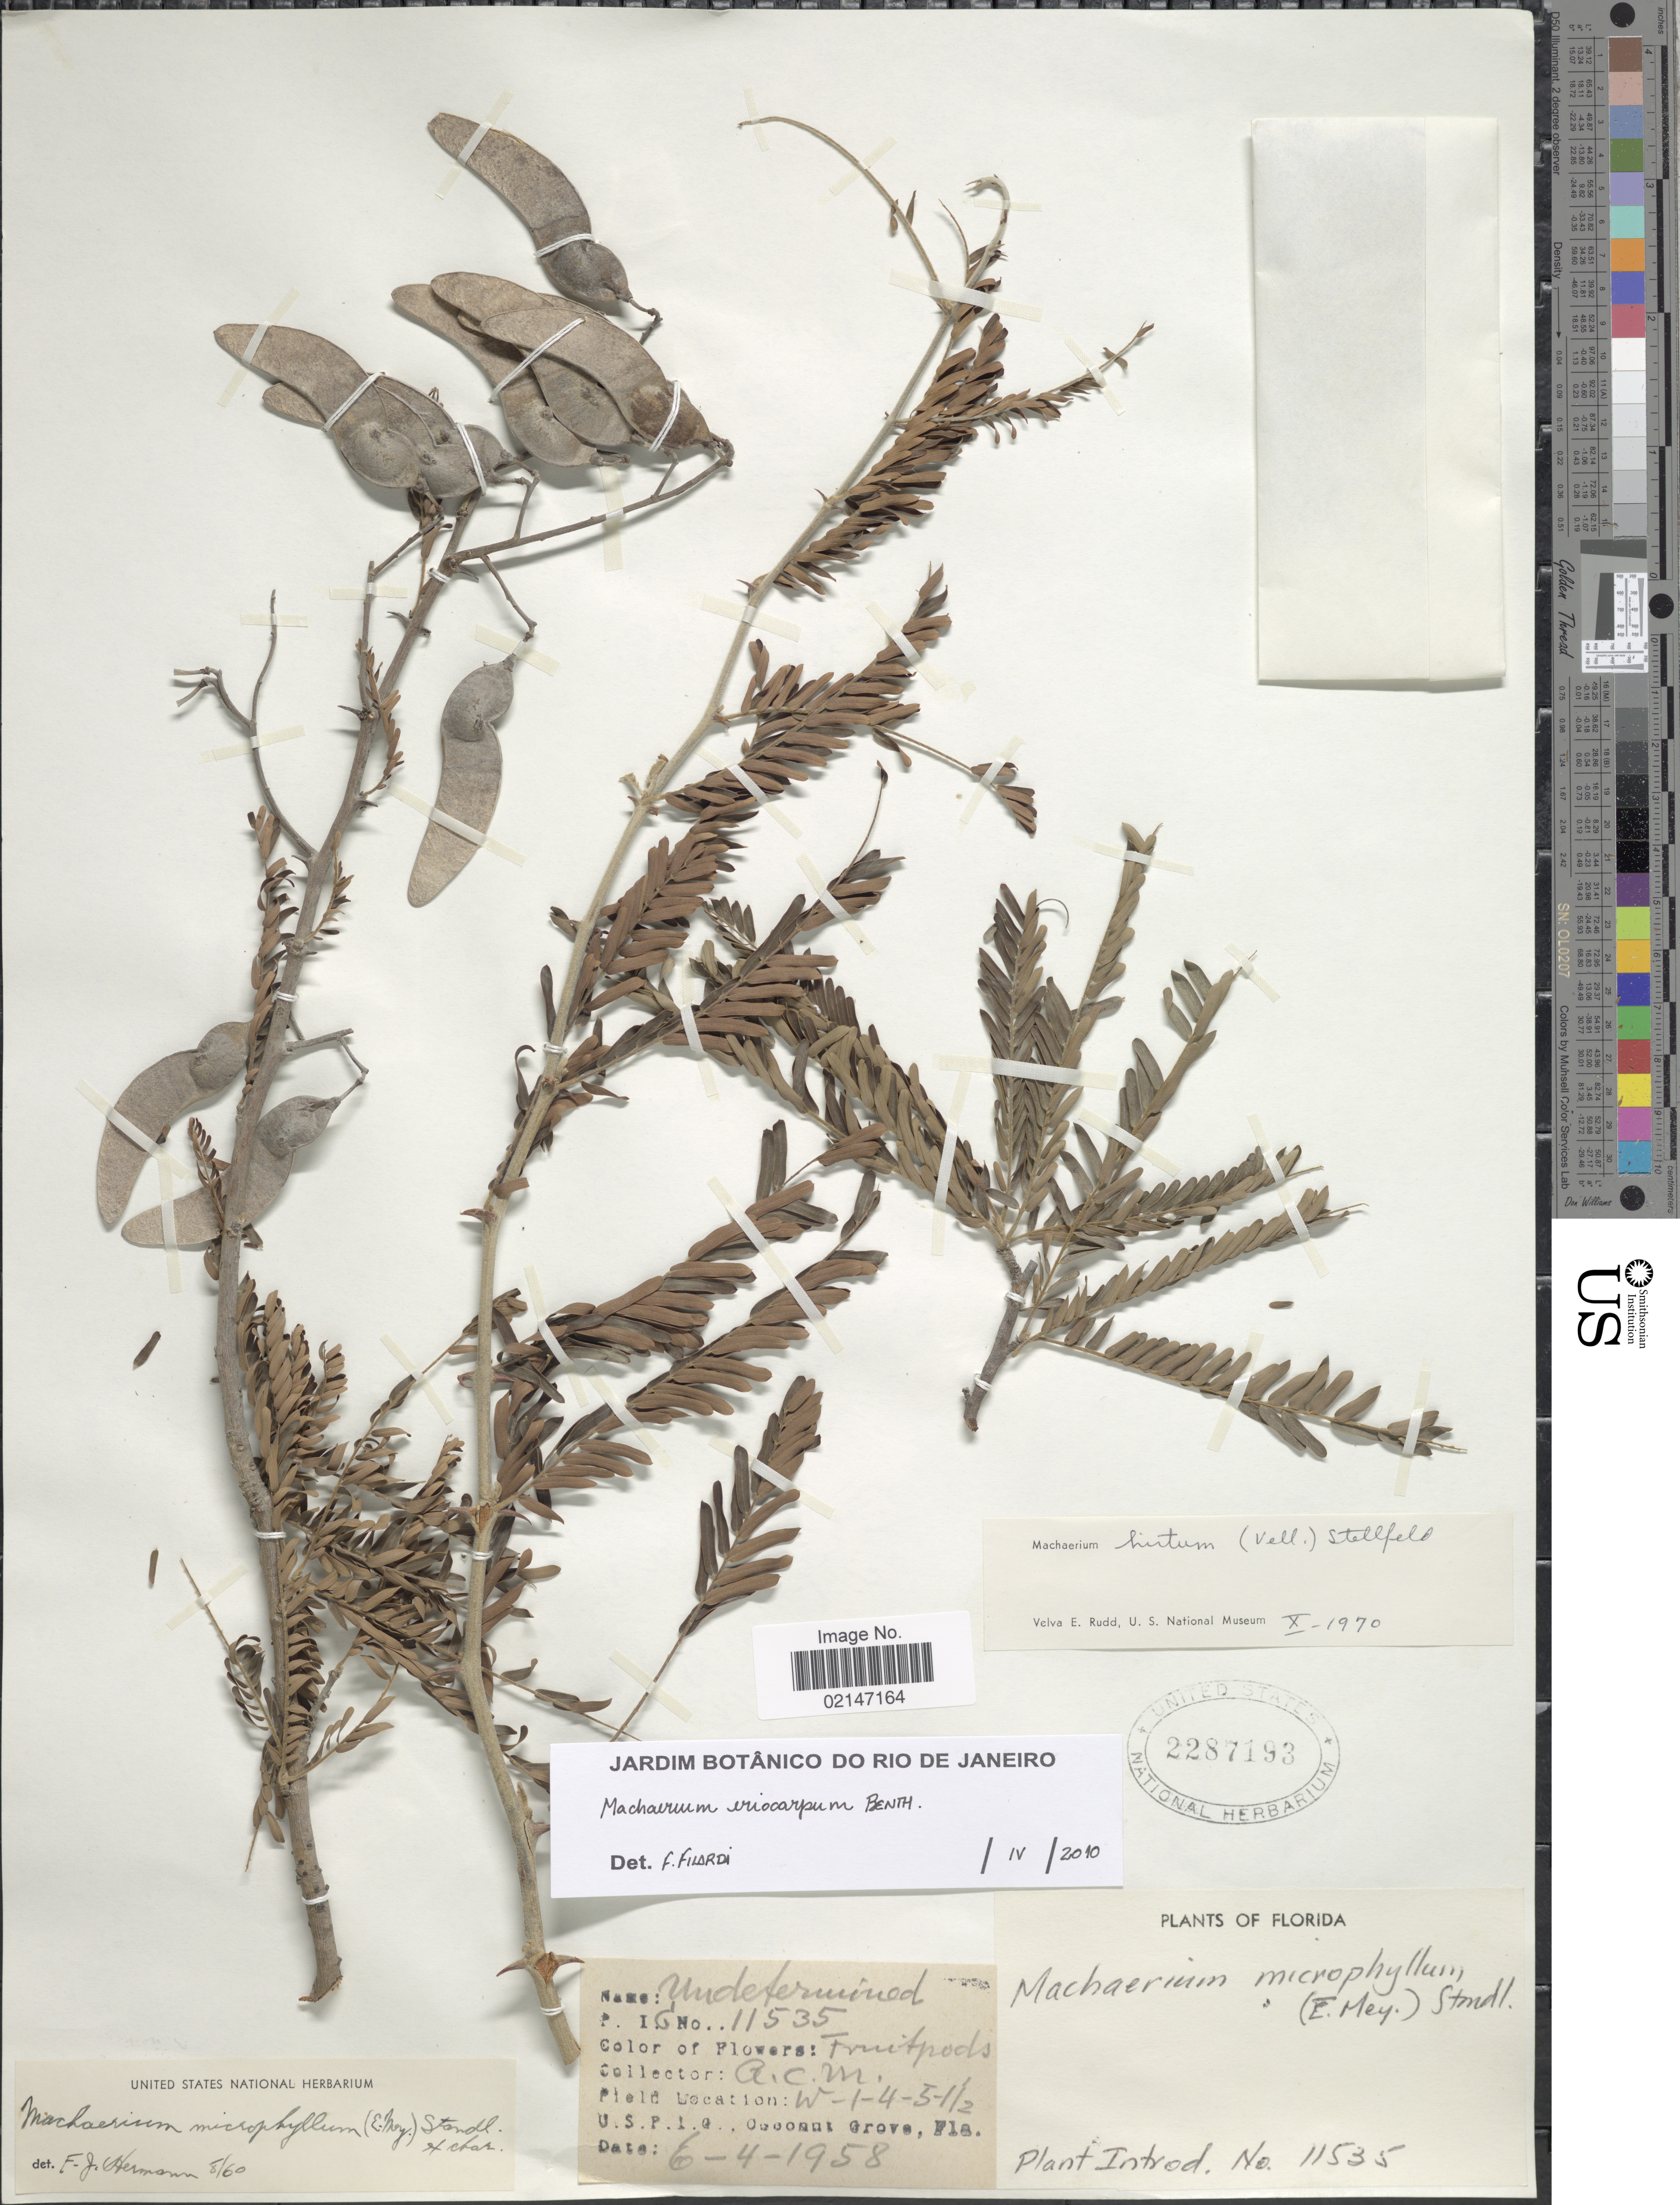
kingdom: Plantae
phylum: Tracheophyta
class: Magnoliopsida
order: Fabales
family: Fabaceae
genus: Machaerium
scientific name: Machaerium eriocarpum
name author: Benth.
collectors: A. C. M.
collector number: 11535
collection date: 1958-04-06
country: United States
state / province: Florida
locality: Coconut Grove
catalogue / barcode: US 2287193